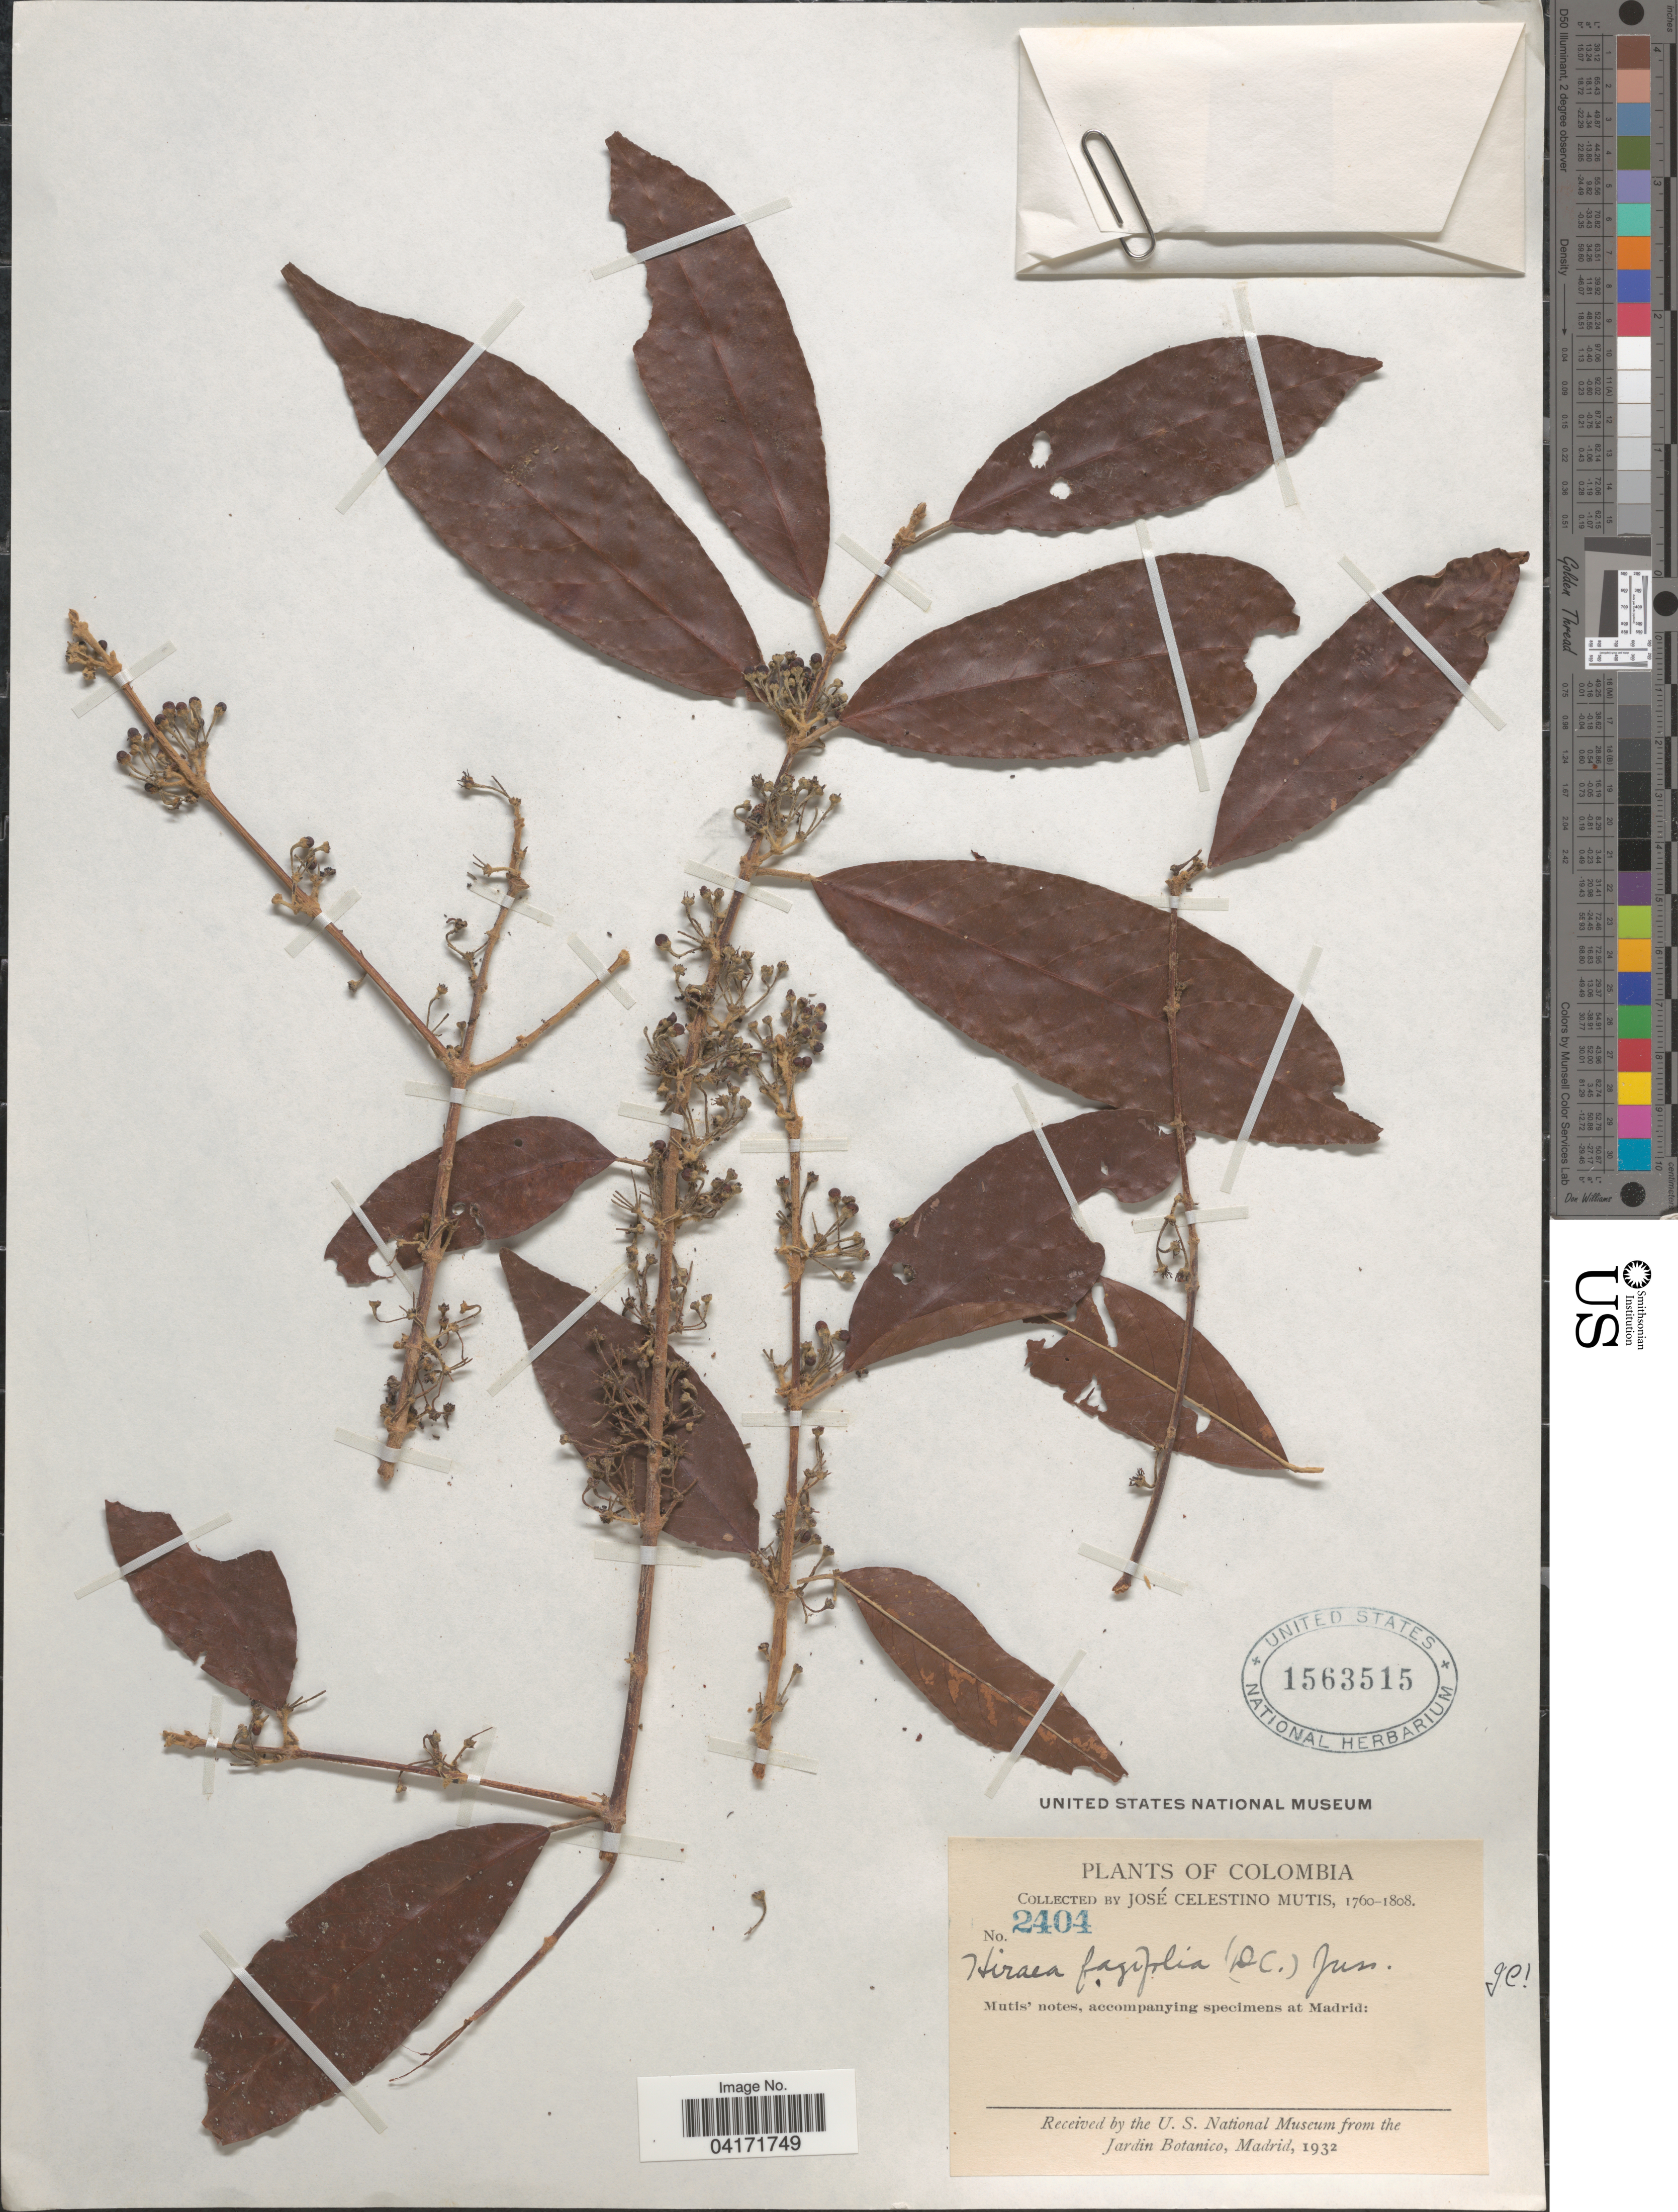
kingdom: Plantae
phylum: Tracheophyta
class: Magnoliopsida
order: Malpighiales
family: Malpighiaceae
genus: Hiraea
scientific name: Hiraea fagifolia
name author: (DC.) A. Juss.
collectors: J. C. B. Mutis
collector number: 2404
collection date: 1760/1808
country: Colombia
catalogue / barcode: US 1563515